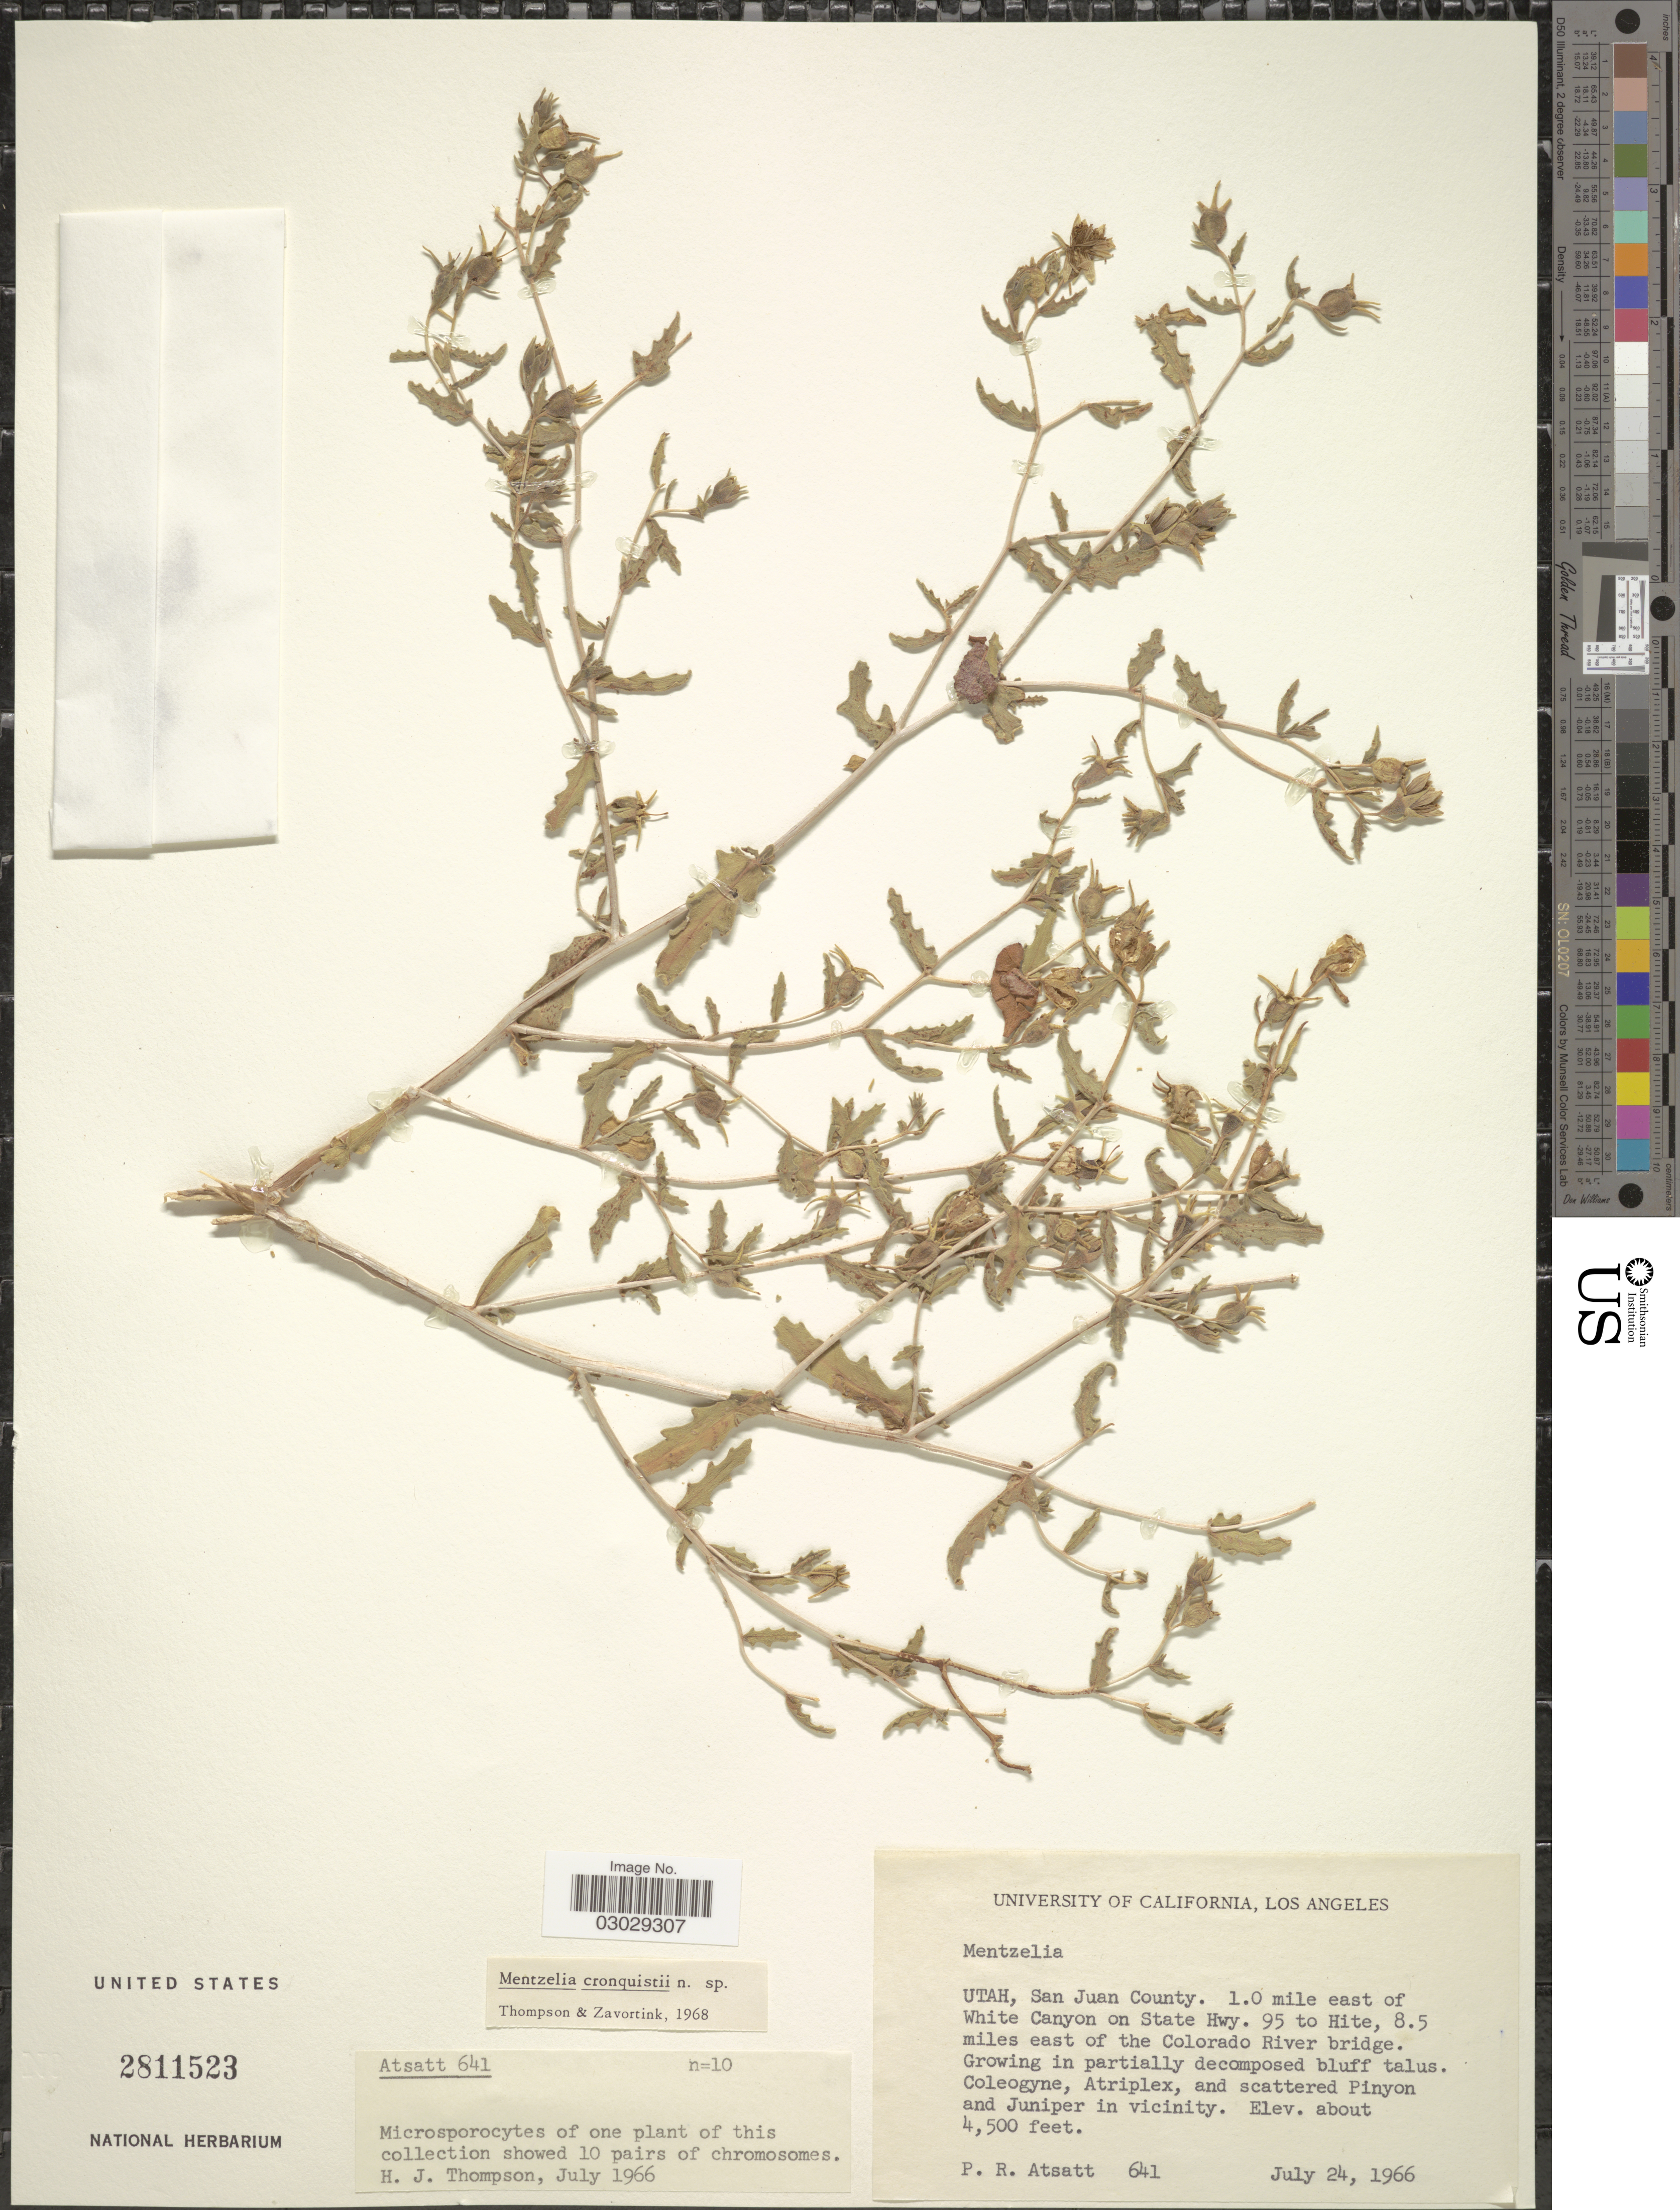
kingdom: Plantae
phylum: Tracheophyta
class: Magnoliopsida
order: Cornales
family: Loasaceae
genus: Mentzelia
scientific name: Mentzelia cronquistii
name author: H.J. Thomps. & Prigge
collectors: P. R. Atsatt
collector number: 641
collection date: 1966-07-24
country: United States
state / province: Utah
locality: San Juan County. 1.0 mile east of White Canyon on State Hwy. 95 to Hite, 8.5 miles east of the Colorado River bridge.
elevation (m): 1372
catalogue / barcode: US 2811523